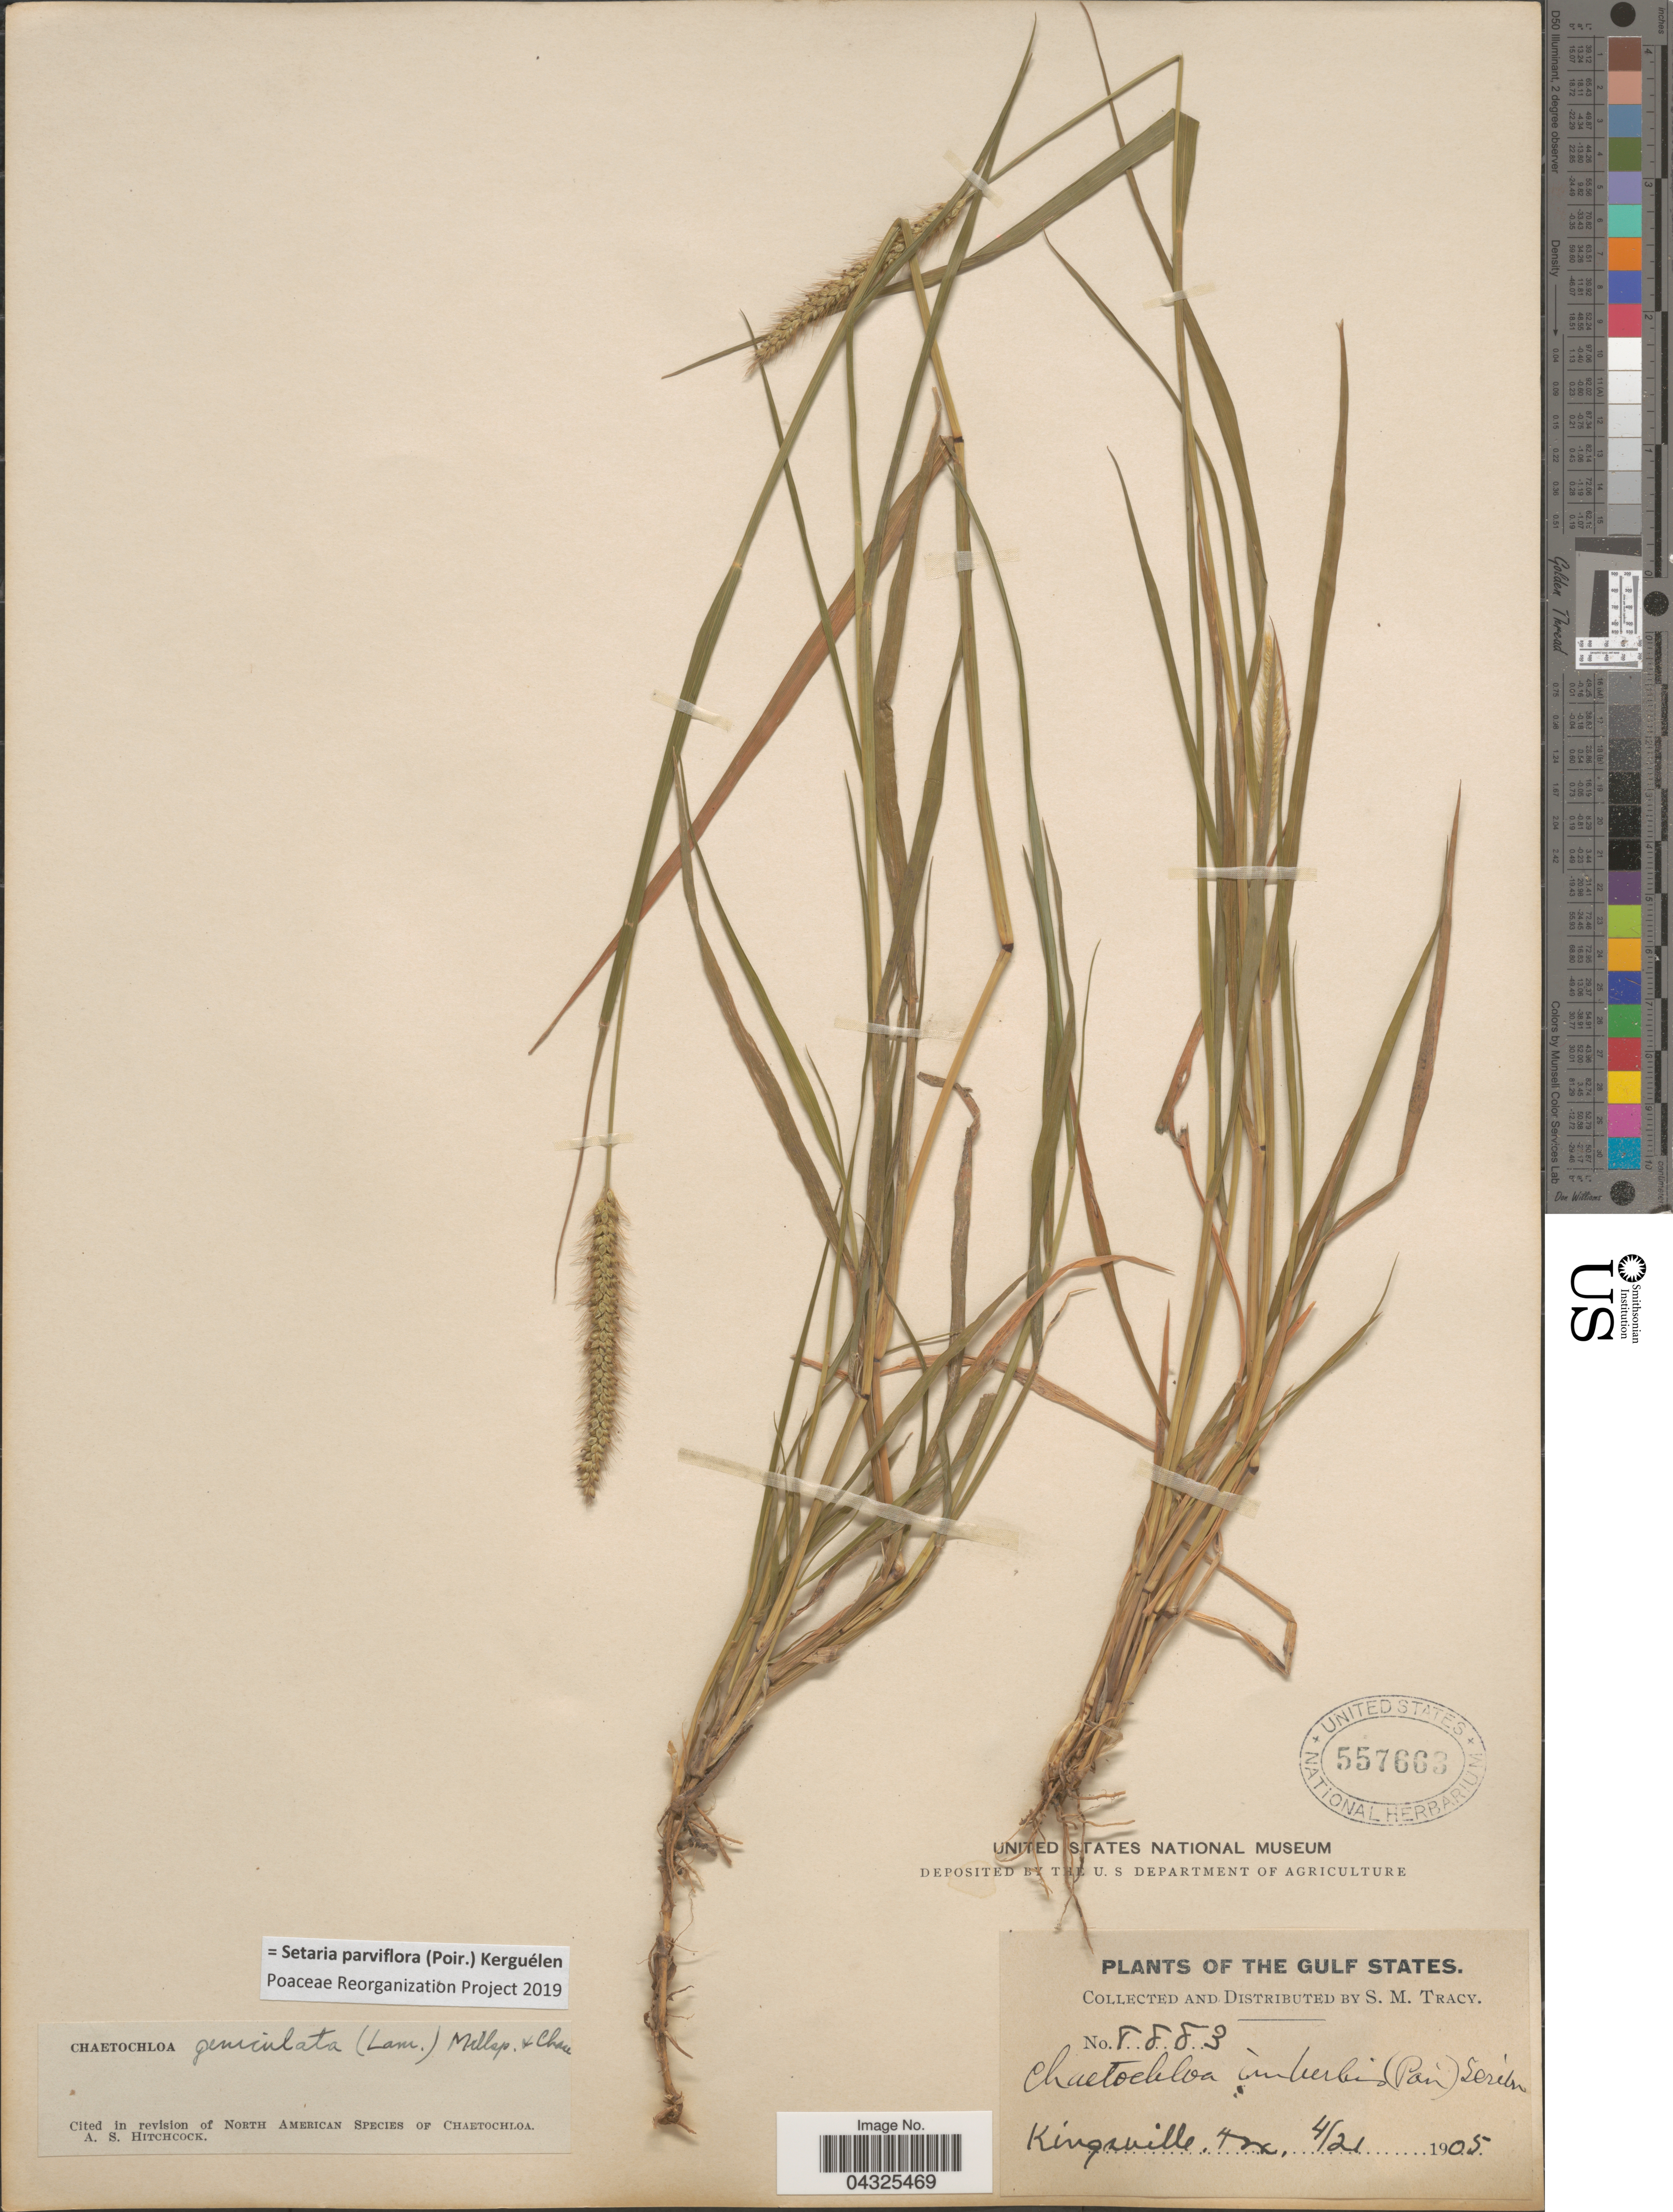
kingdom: Plantae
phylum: Tracheophyta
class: Liliopsida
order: Poales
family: Poaceae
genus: Setaria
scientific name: Setaria parviflora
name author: (Poir.) Kerguélen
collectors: S. M. Tracy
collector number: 8883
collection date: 1905-04-21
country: United States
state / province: Texas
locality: The Gulf States. Kingsville.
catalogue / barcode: US 557663